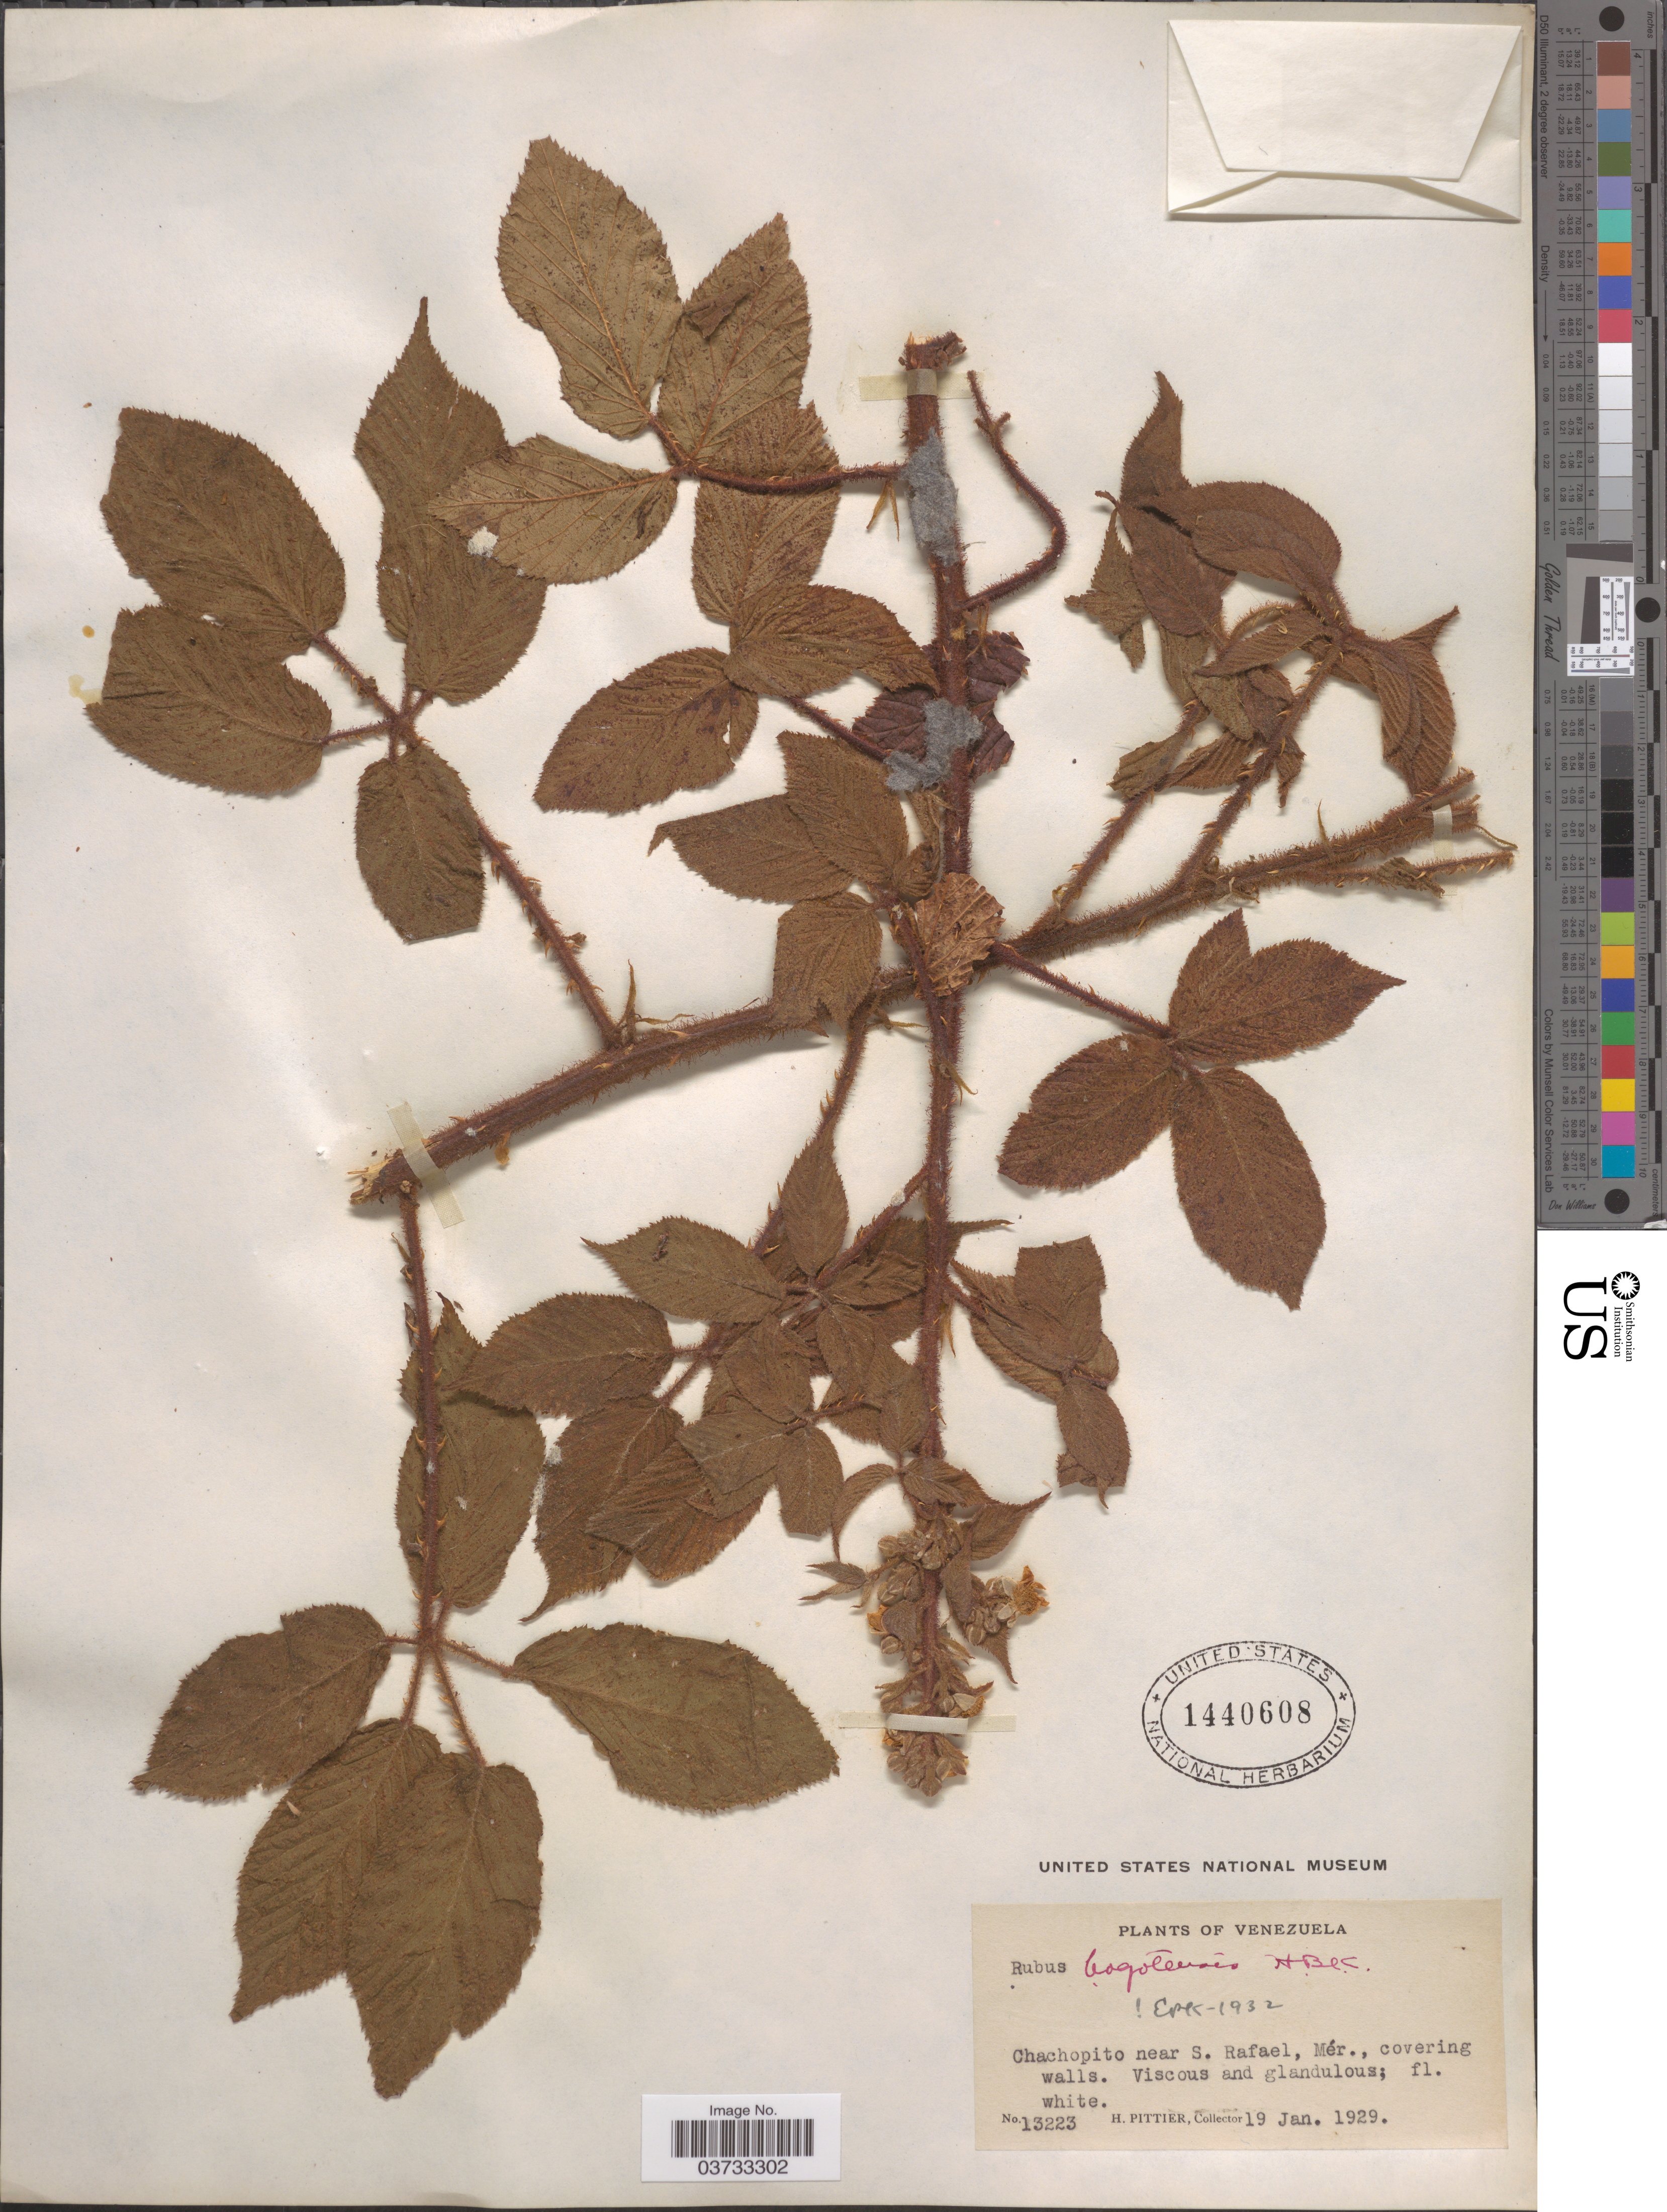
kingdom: Plantae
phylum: Tracheophyta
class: Magnoliopsida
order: Rosales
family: Rosaceae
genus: Rubus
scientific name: Rubus bogotensis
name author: Kunth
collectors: H. F. Pittier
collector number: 13223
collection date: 1929-01-19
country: Venezuela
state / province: Merida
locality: Chachopito near S. Rafael, Mér., covering walls.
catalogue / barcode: US 1440608